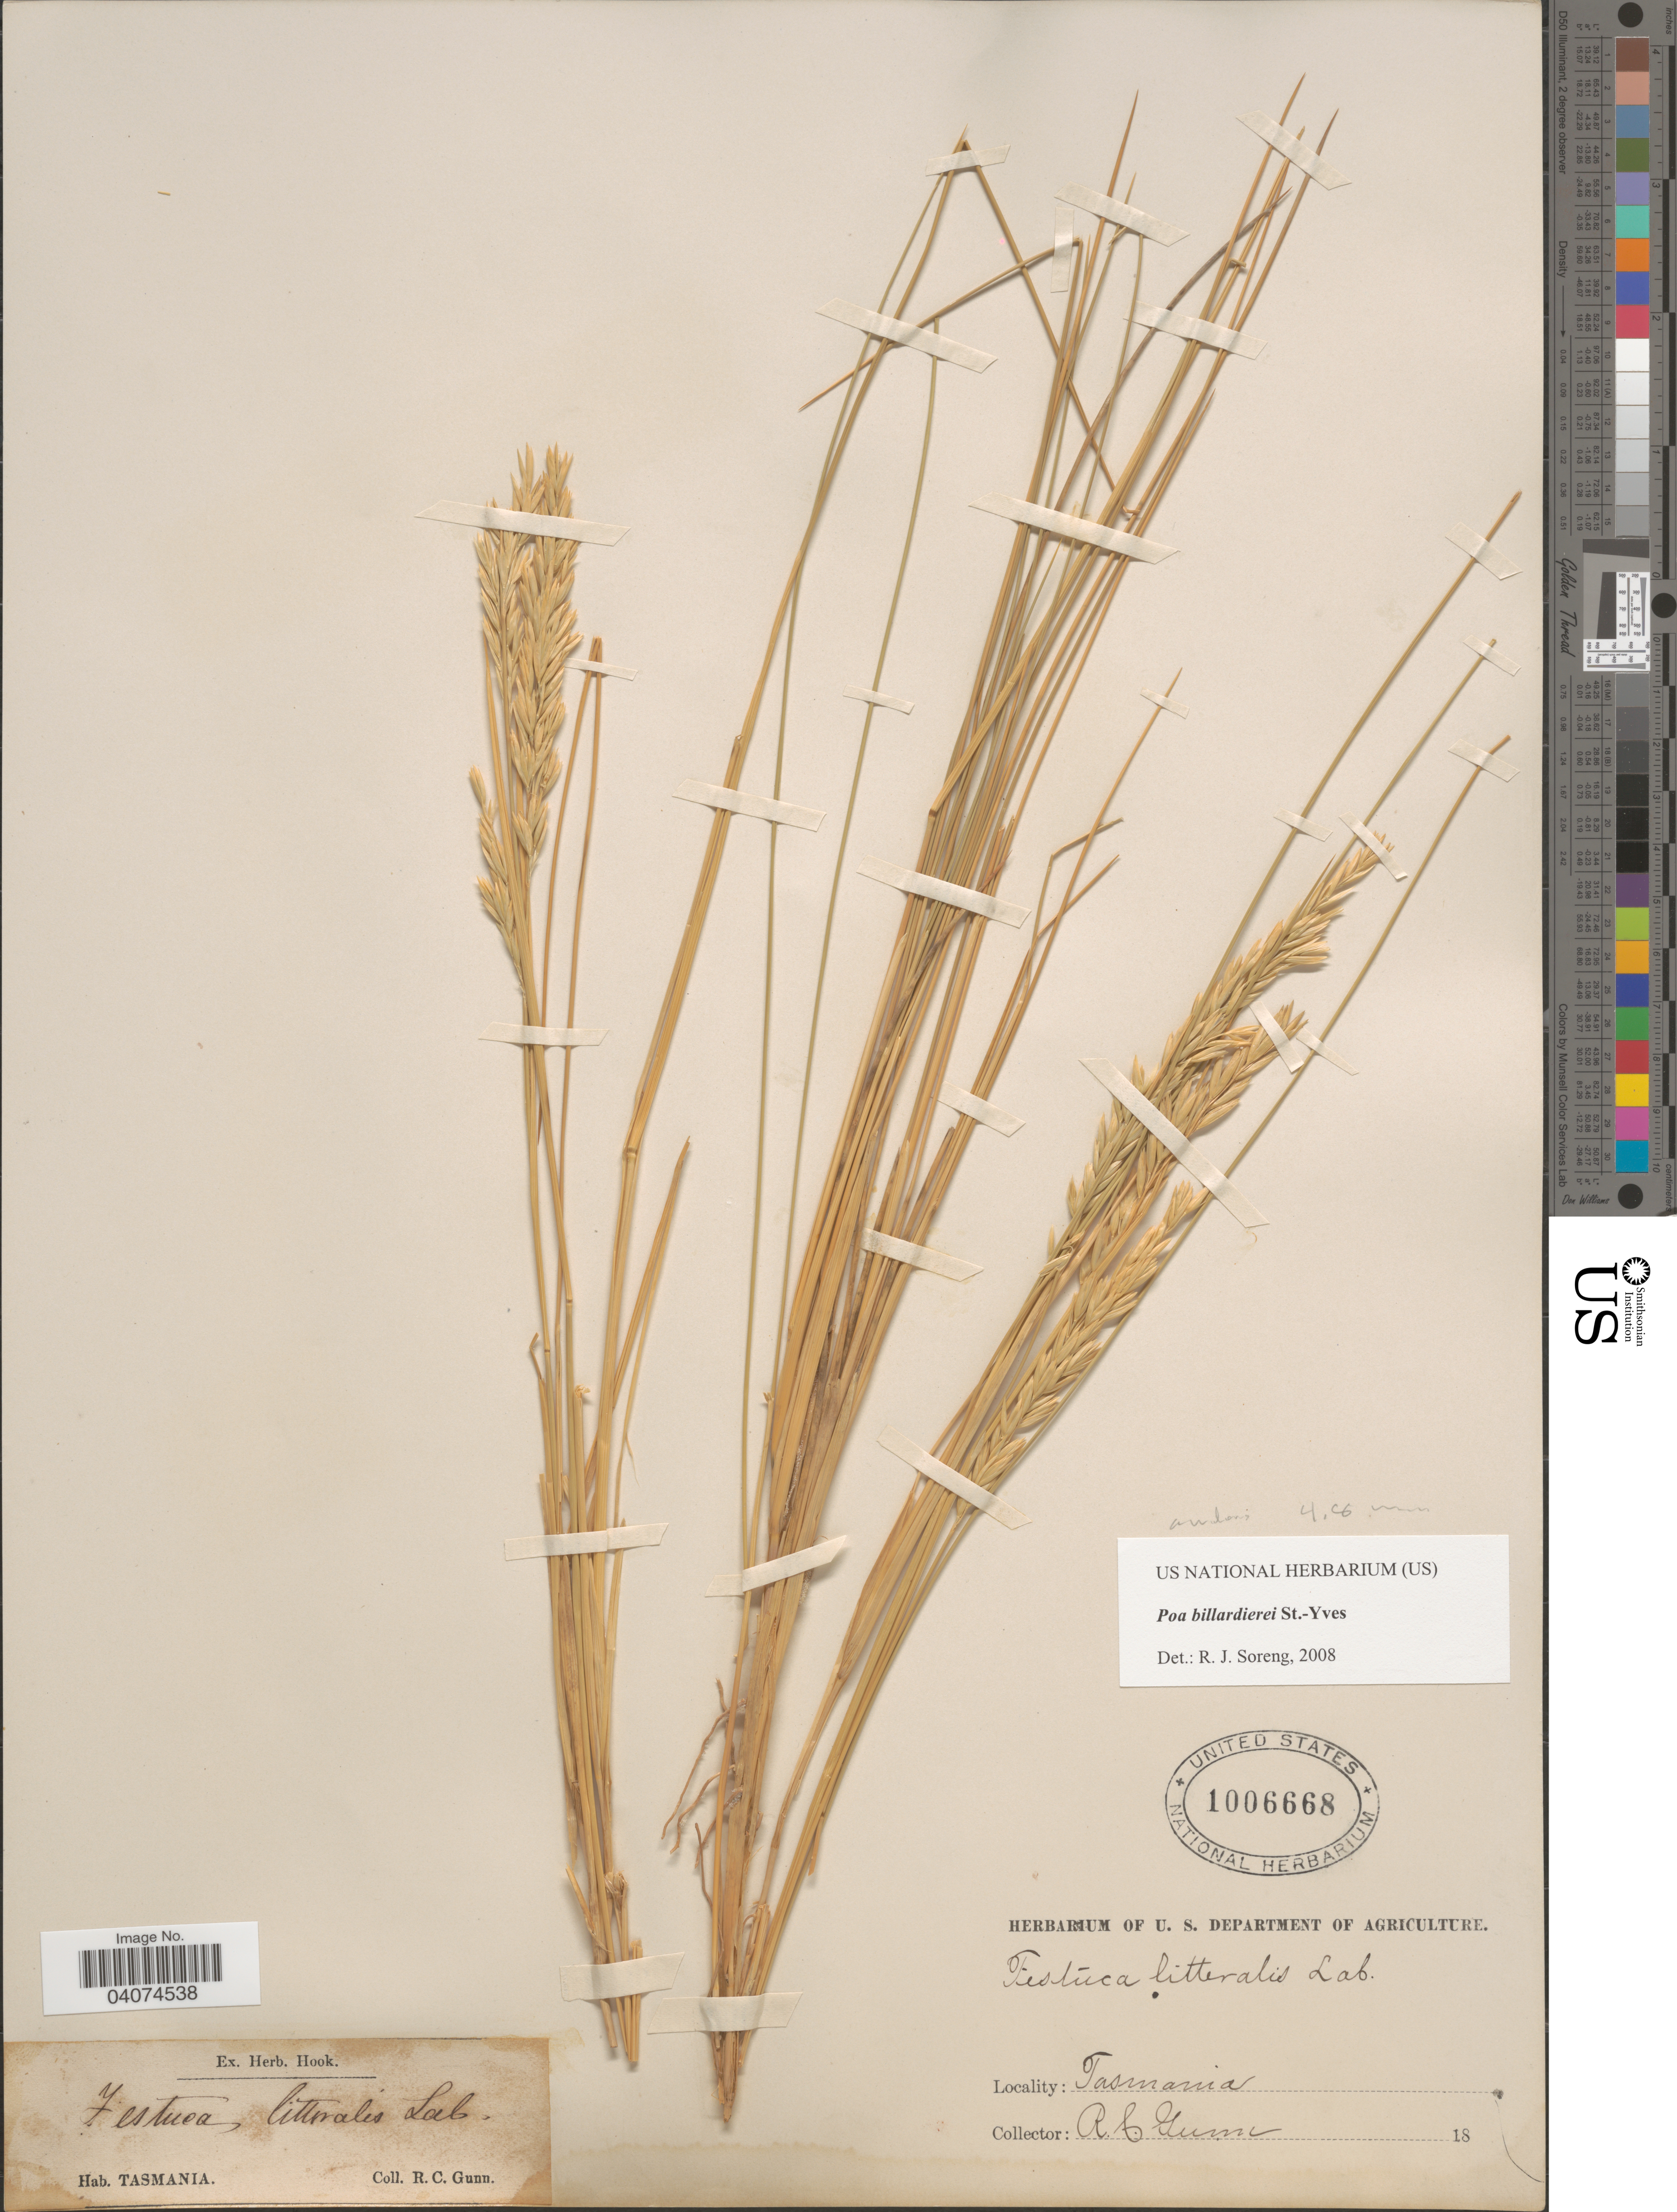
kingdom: Plantae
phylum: Tracheophyta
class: Liliopsida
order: Poales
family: Poaceae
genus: Poa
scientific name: Poa billardierei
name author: (Spreng.) St.-Yves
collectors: R. Gunn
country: Australia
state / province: Tasmania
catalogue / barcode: US 1006668